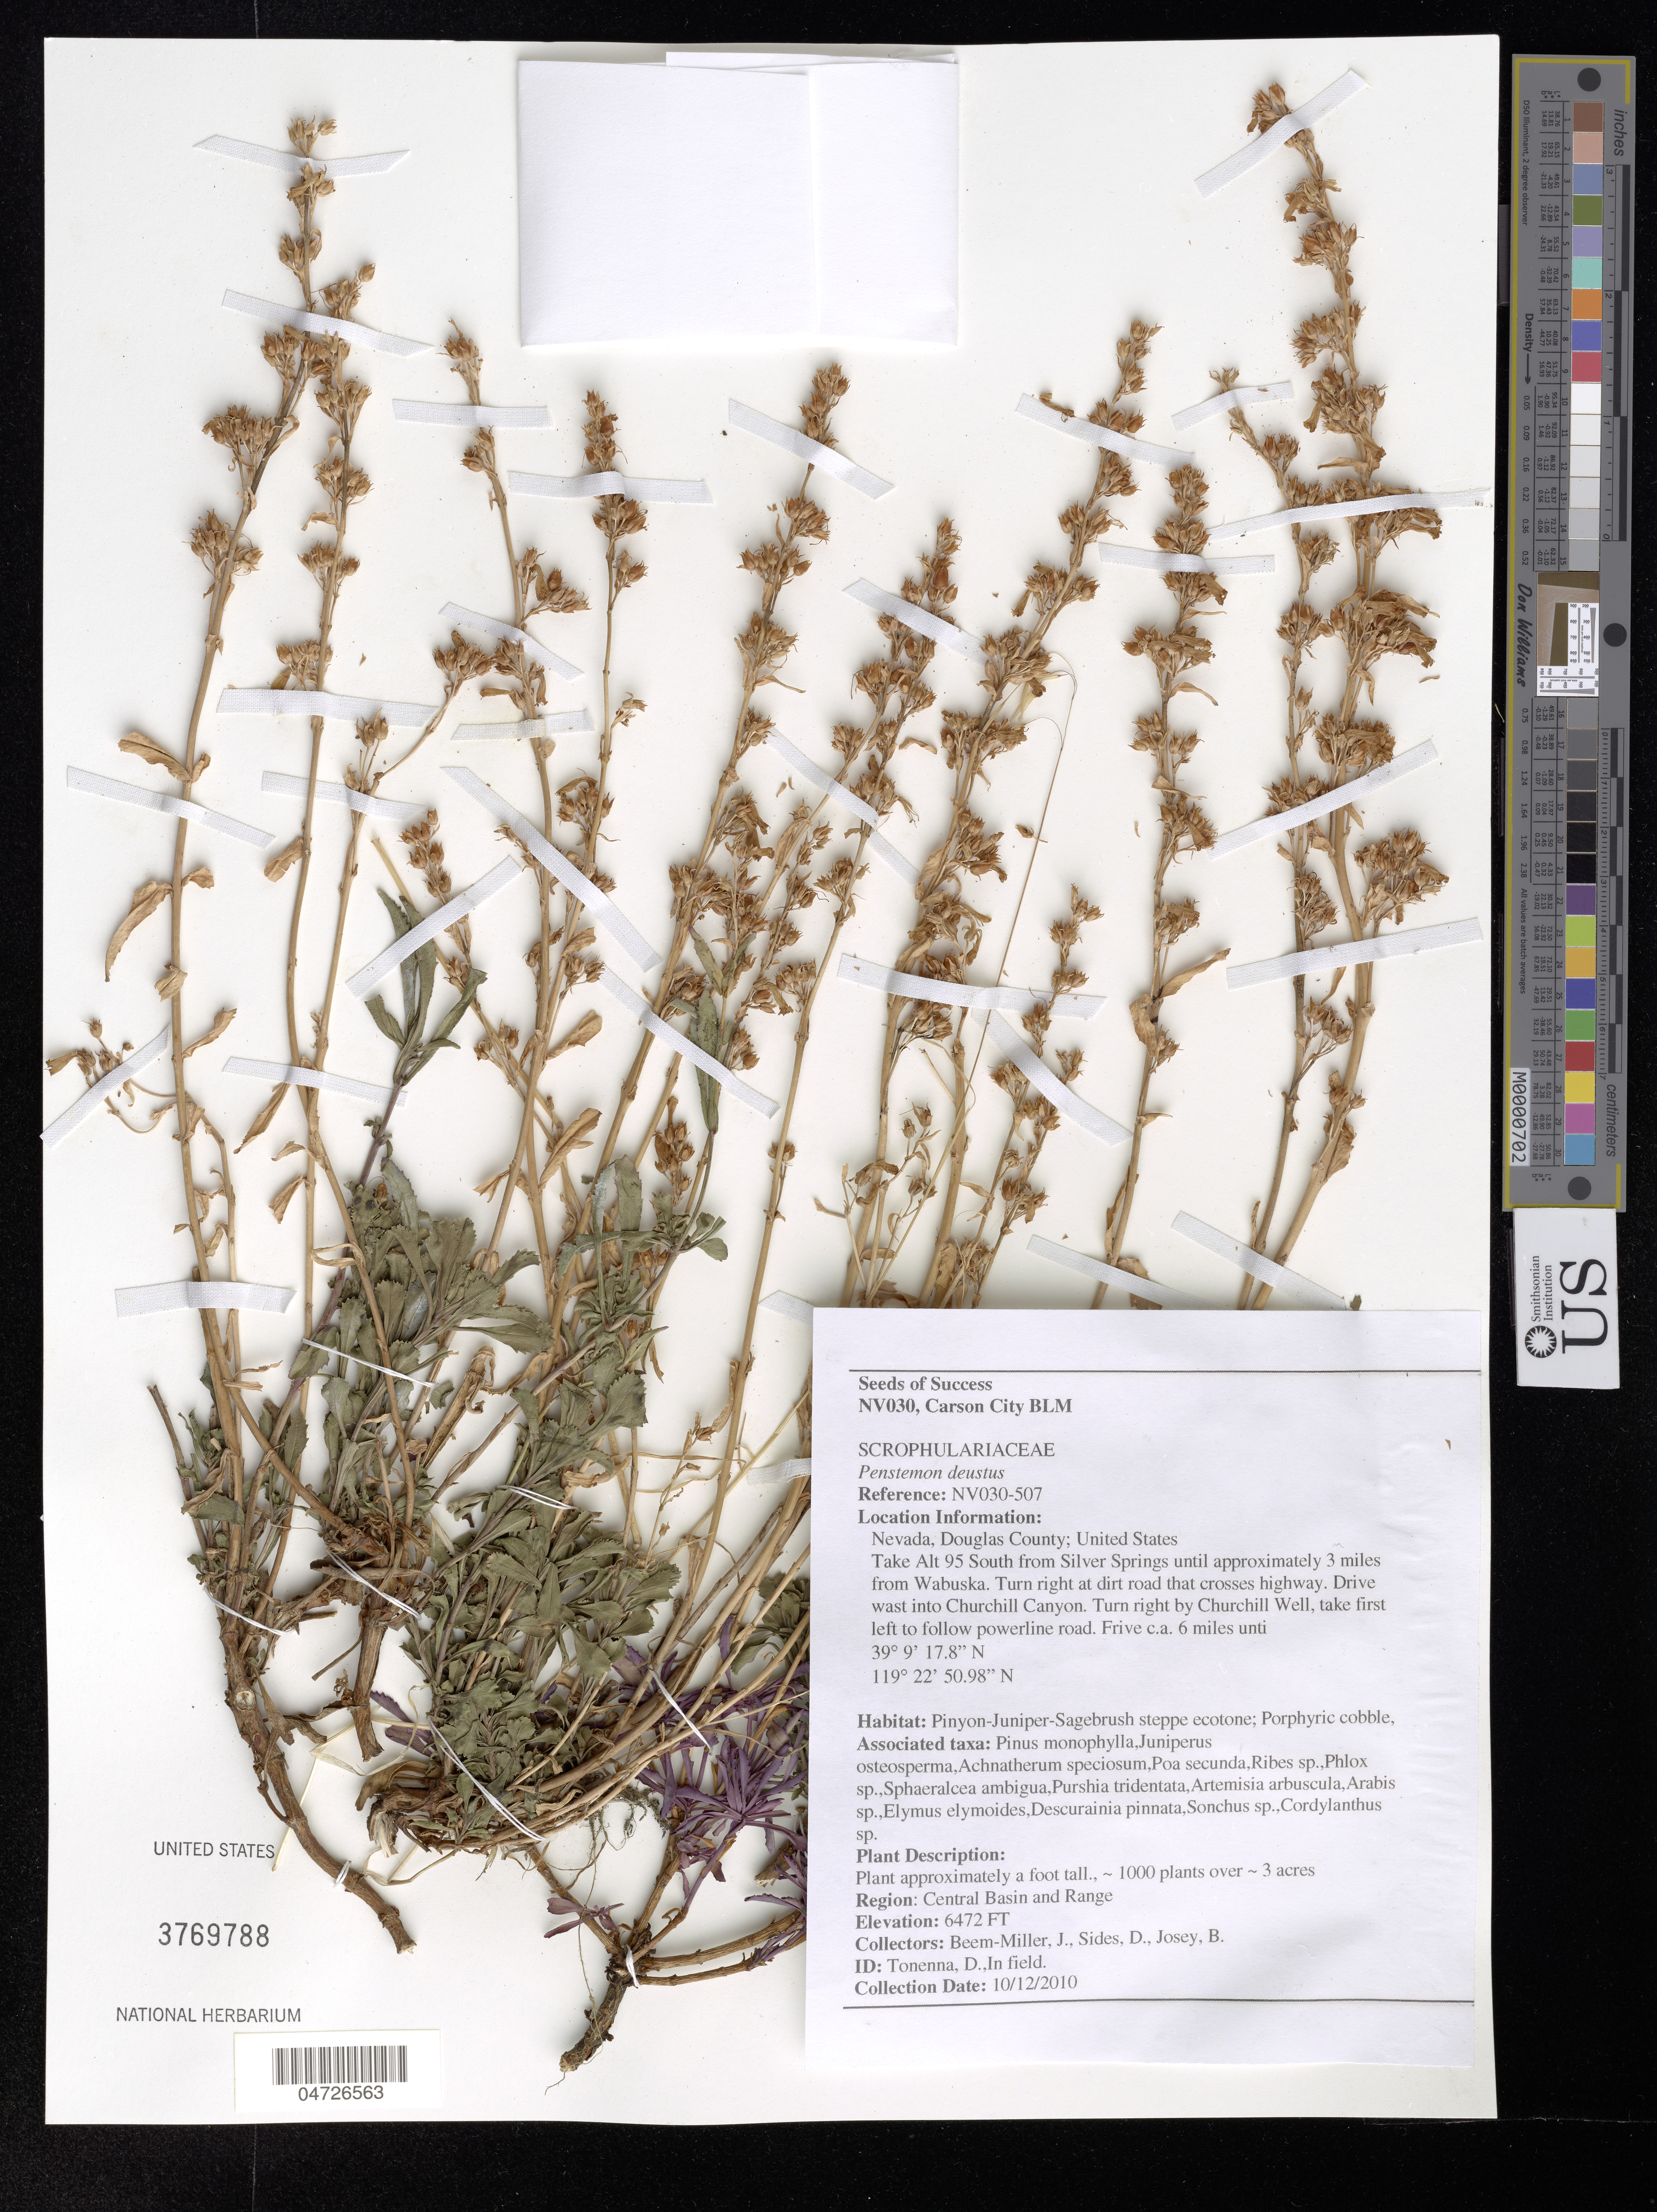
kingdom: Plantae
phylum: Tracheophyta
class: Magnoliopsida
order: Lamiales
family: Plantaginaceae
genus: Penstemon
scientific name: Penstemon deustus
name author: Douglas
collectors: J. Beem-Miller, D. Sides & B. Josey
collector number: NV030-507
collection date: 2010-12-10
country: United States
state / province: Nevada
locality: Douglas County. Take Alt 95 South from Silver Springs until approximately 3 miles from Wabuska. Turn right at dirt road that crosses highway. Drive wast into Churchill Canyon. Turn right by Churchill Well, take first left to follow powerline road. Drive c.a. 6 miles unti.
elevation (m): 1973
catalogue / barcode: US 3769788